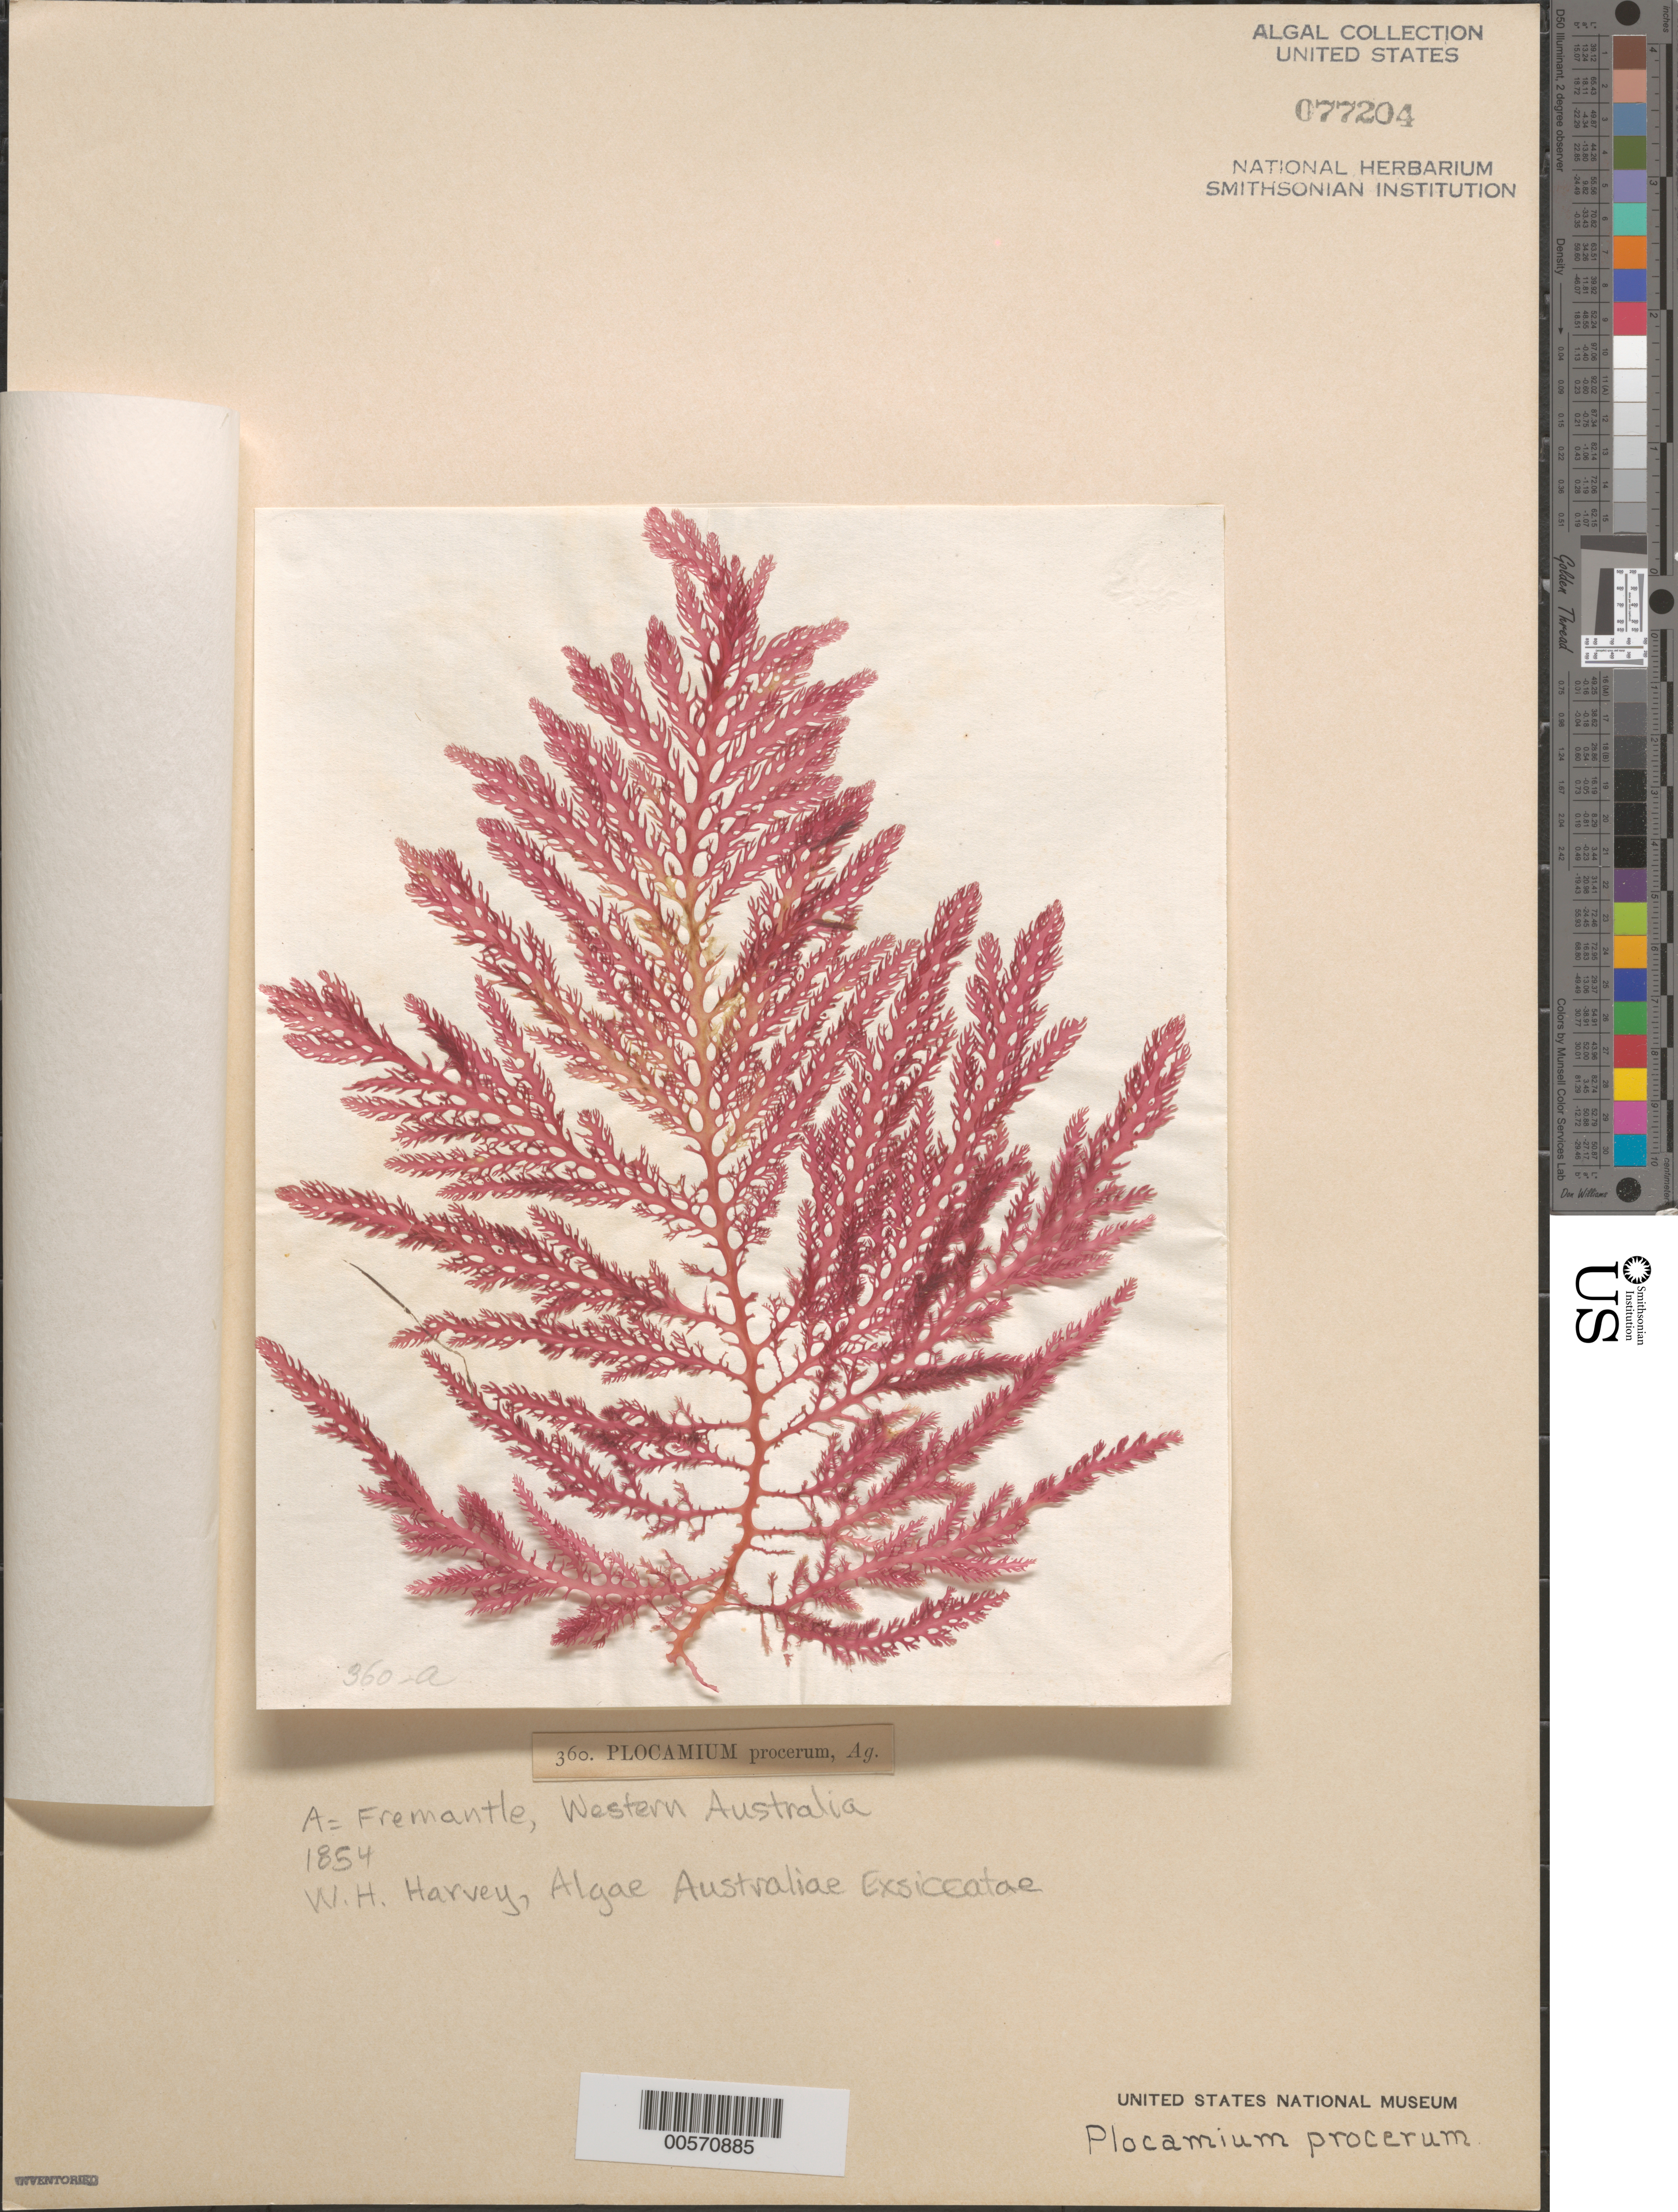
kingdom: Plantae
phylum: Rhodophyta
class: Florideophyceae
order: Plocamiales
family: Plocamiaceae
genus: Plocamium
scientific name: Plocamium mertensii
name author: (Greville) Harvey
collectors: W. Harvey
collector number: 360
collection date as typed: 1854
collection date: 1854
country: Australia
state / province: Western Australia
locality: Fremantle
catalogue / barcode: US 77204